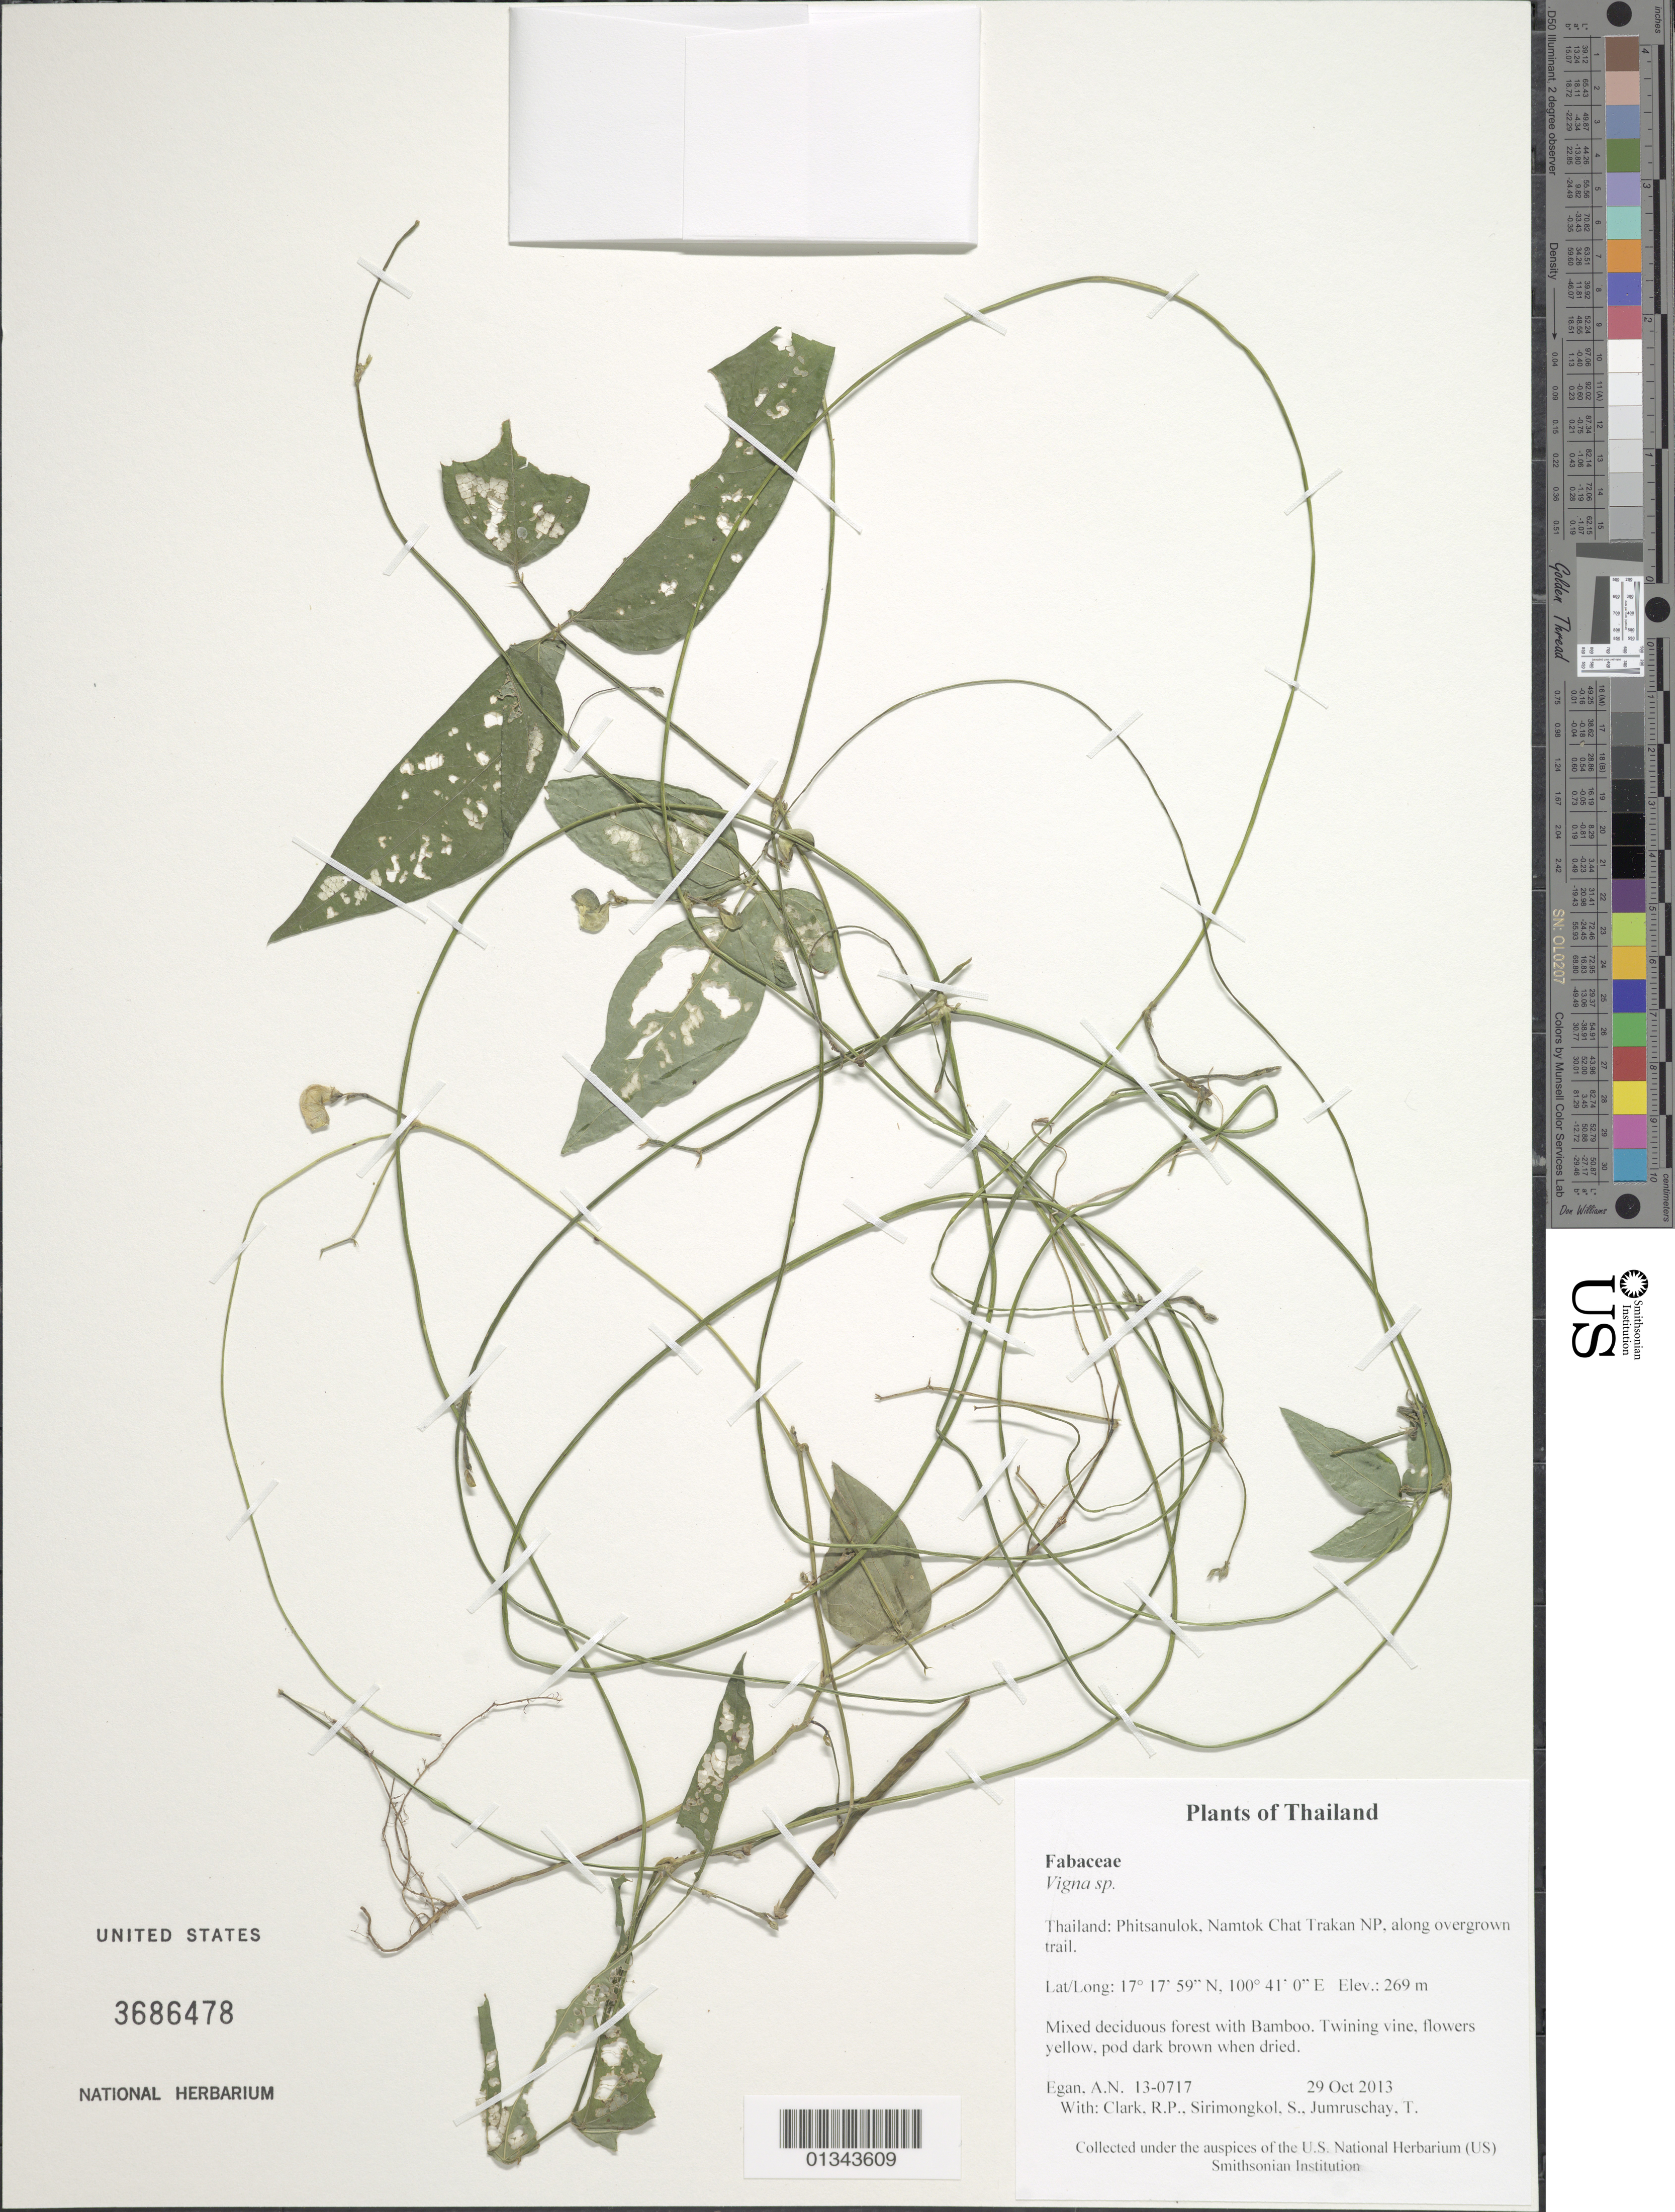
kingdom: Plantae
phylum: Tracheophyta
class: Magnoliopsida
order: Fabales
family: Fabaceae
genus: Vigna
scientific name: Vigna sp.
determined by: Egan, Ashley N., (US), Smithsonian Institution - National Museum of Natural History (UNITED STATES)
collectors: A. N. Egan, R. P. Clark, S. Sirimongkol & T. Jumruschay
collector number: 13-0717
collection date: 2013-10-29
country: Thailand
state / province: Phitsanulok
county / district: Chat Trakan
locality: Namtok Chat Trakan NP, along overgrown trail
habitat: Mixed deciduous forest with Bamboo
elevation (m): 269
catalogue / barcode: US 3686478